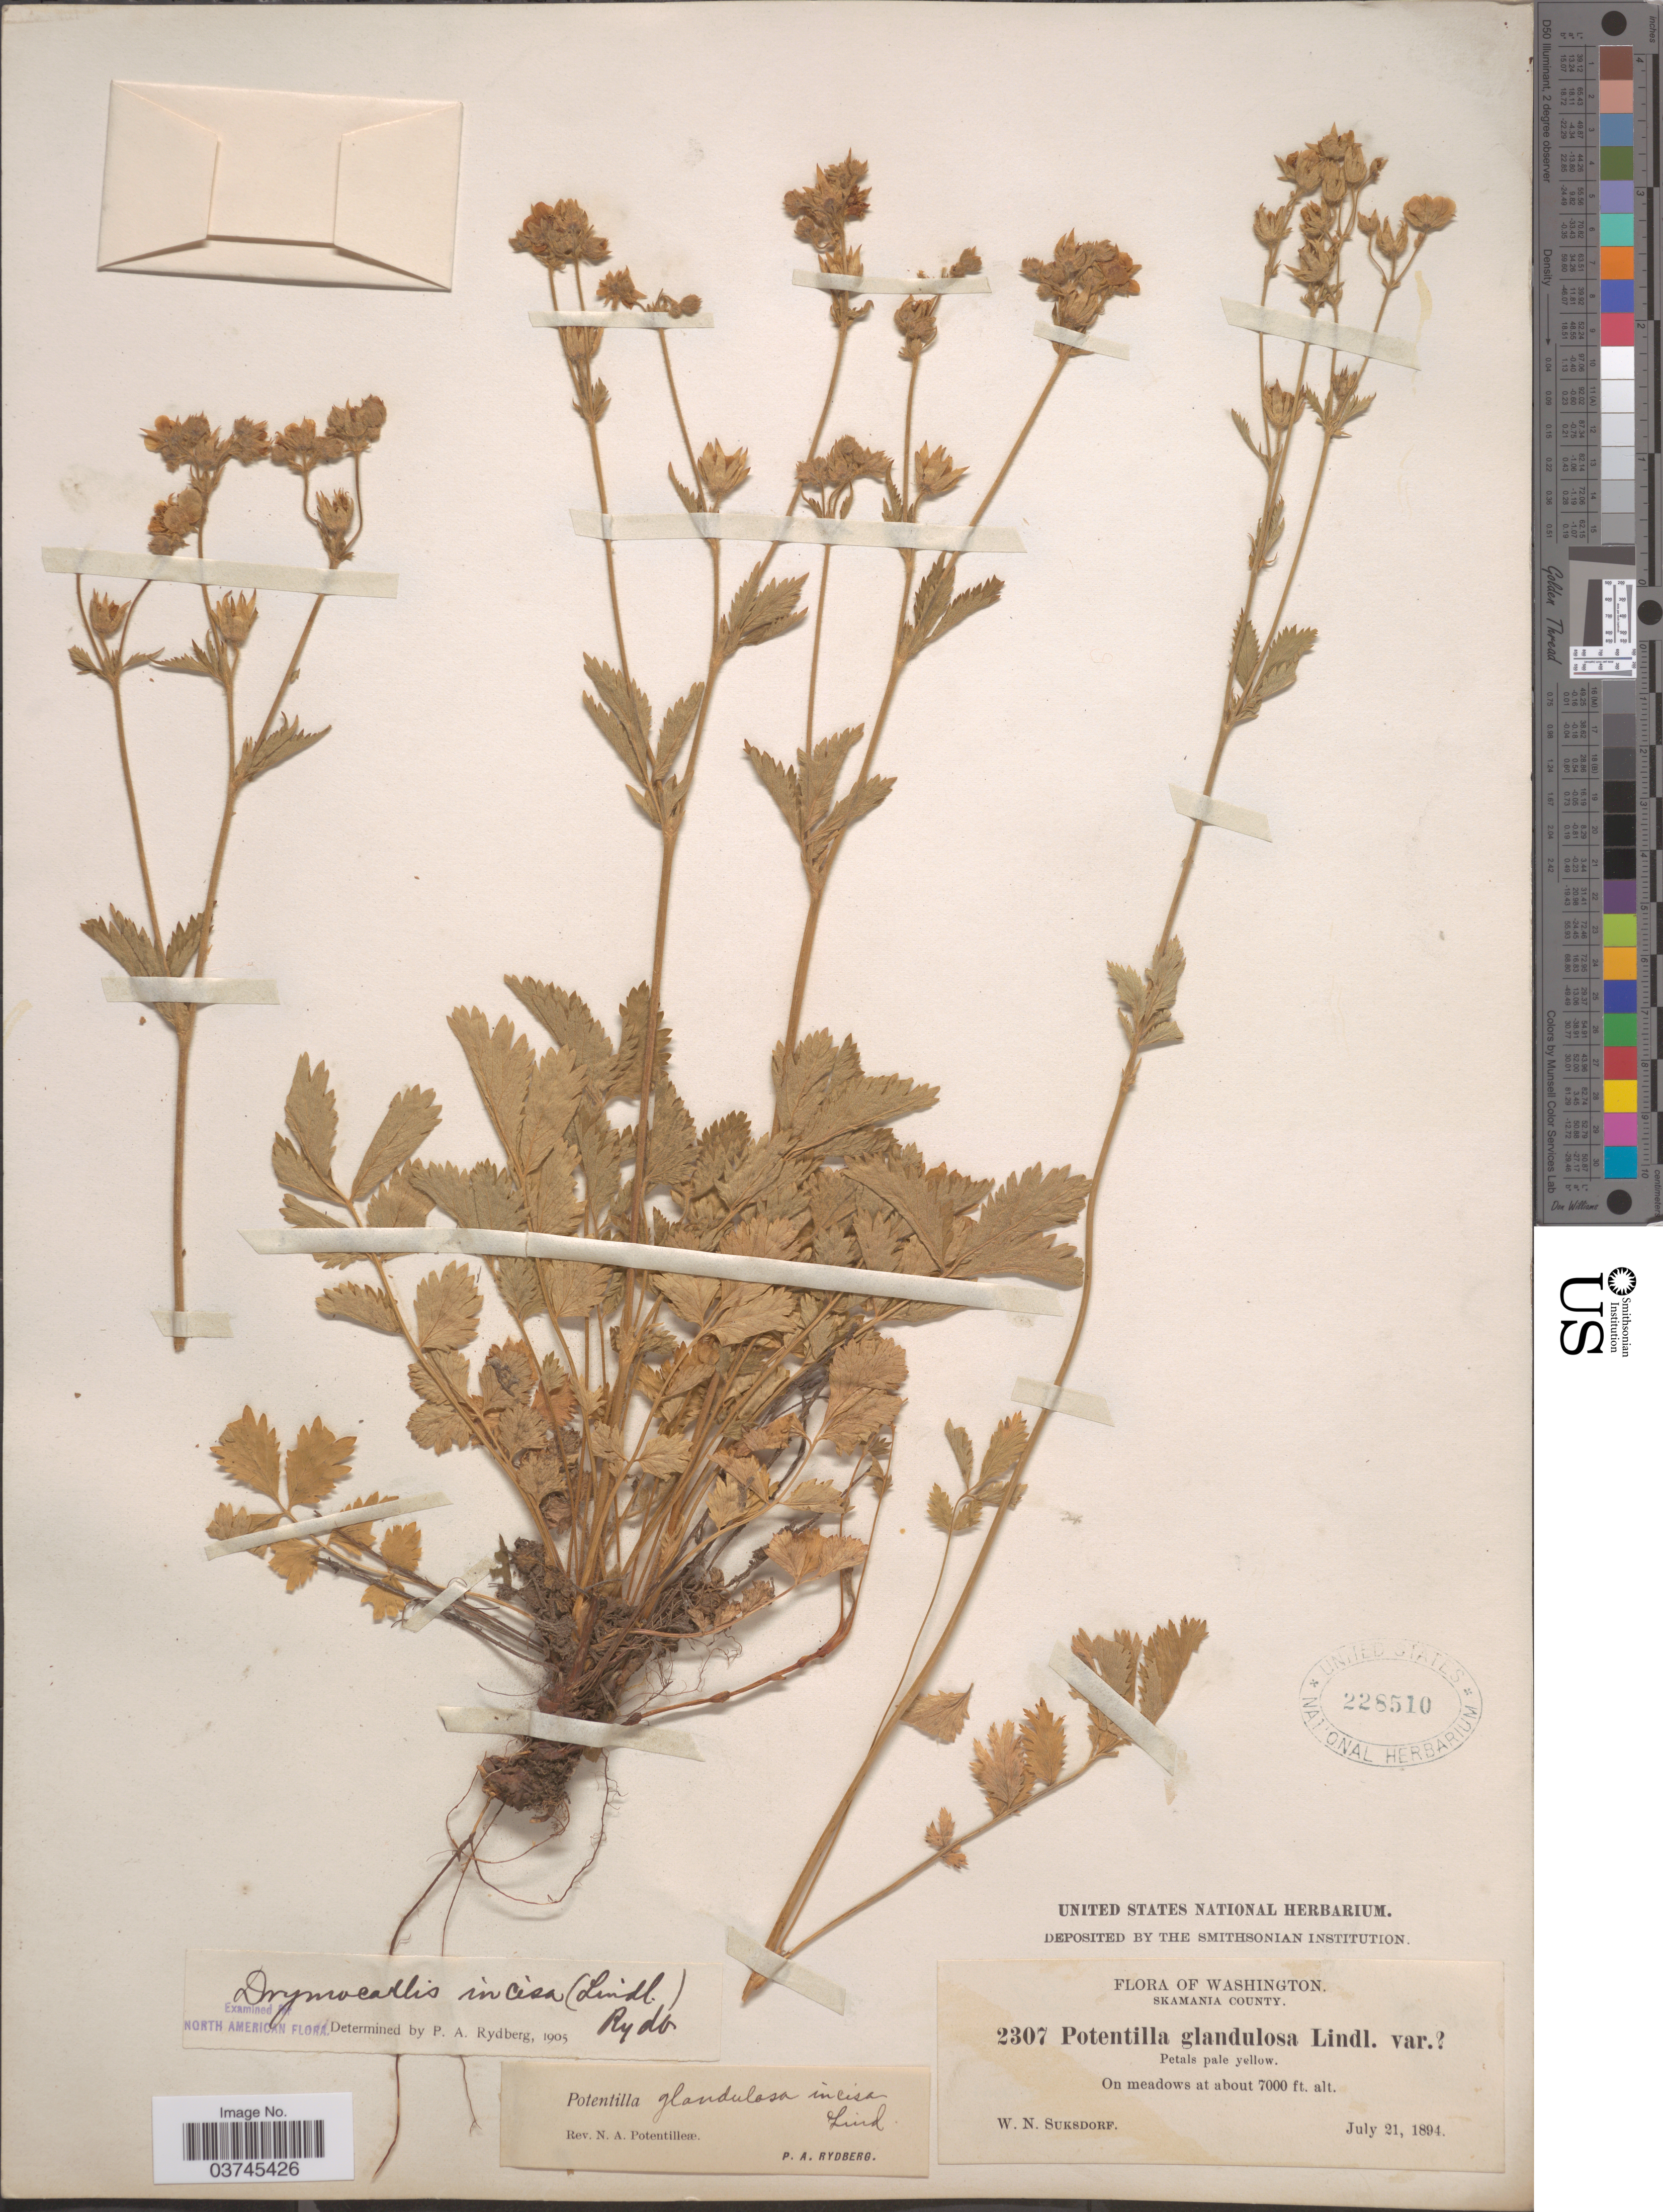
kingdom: Plantae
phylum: Tracheophyta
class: Magnoliopsida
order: Rosales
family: Rosaceae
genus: Drymocallis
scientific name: Drymocallis glandulosa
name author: (Lindl.) Rydb.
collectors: W. N. Suksdorf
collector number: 2307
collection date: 1894-07-21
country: United States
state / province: Washington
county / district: Skamania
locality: Skamania County. On meadows.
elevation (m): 2134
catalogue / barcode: US 228510